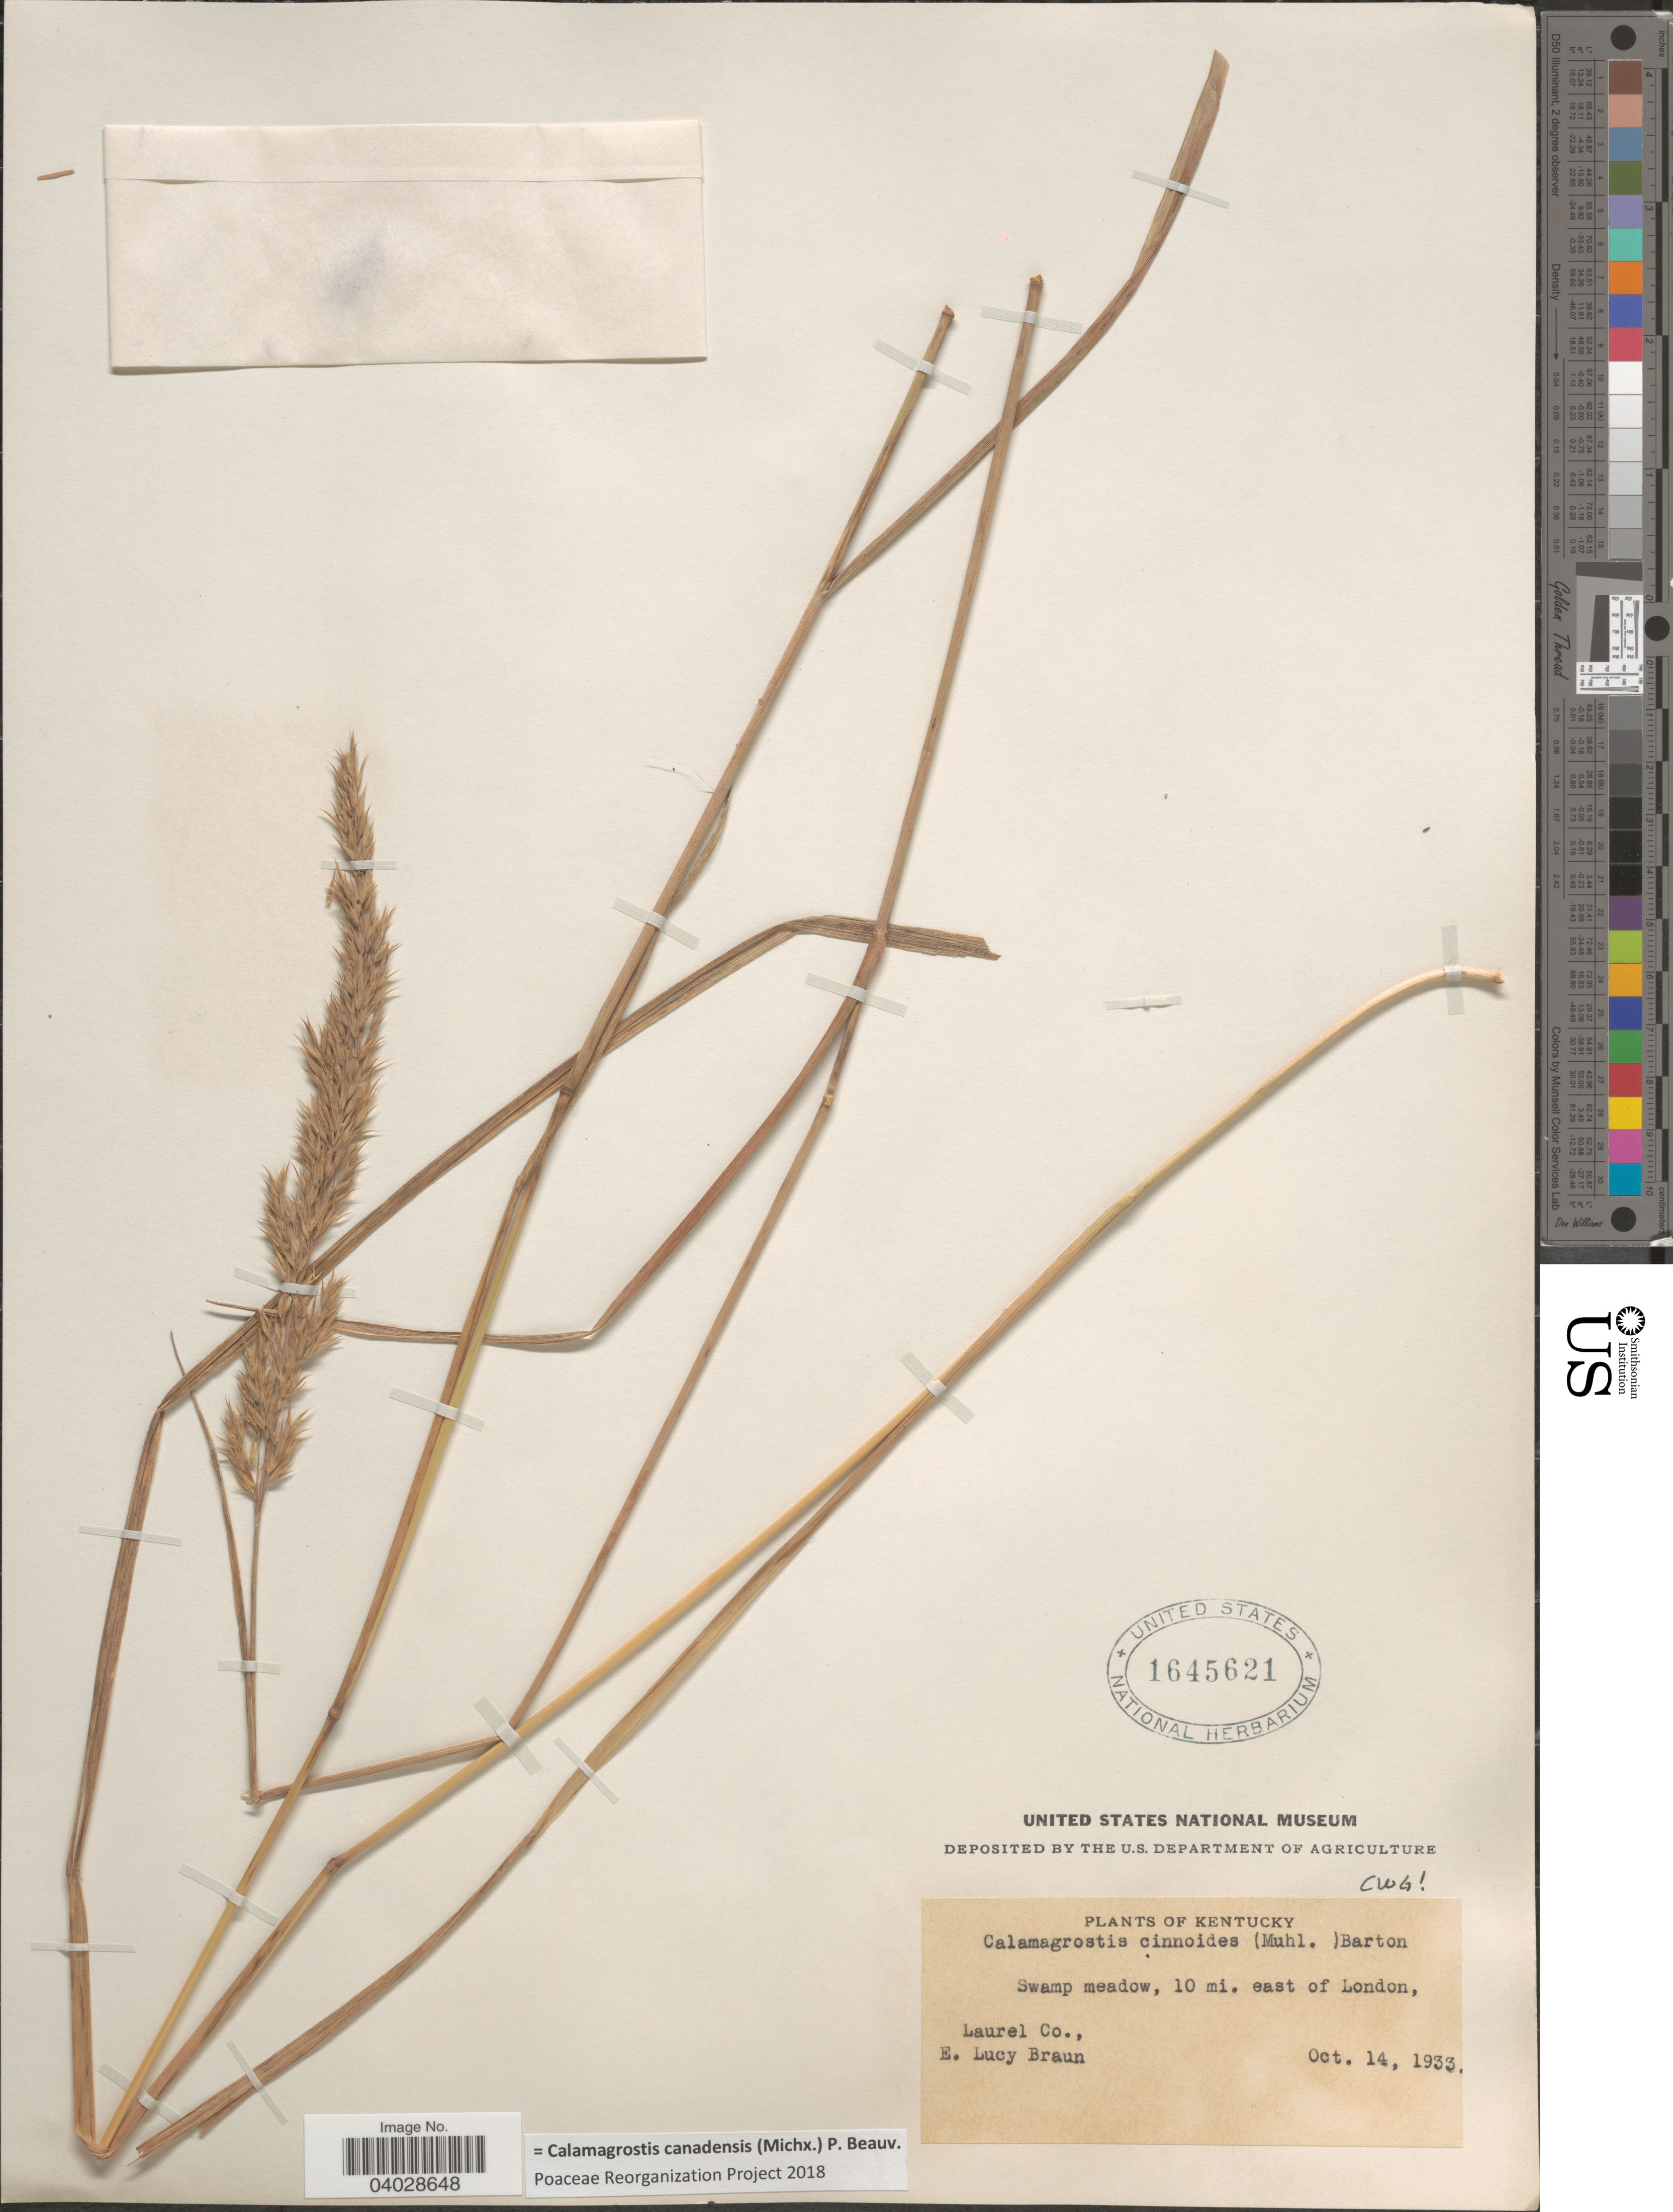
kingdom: Plantae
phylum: Tracheophyta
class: Liliopsida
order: Poales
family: Poaceae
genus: Calamagrostis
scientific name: Calamagrostis canadensis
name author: (Michx.) P. Beauv.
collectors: E. L. Braun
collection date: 1933-10-14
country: United States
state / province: Kentucky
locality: Swamp meadow, 10 mi. east of London, Laurel Co.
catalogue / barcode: US 1645621